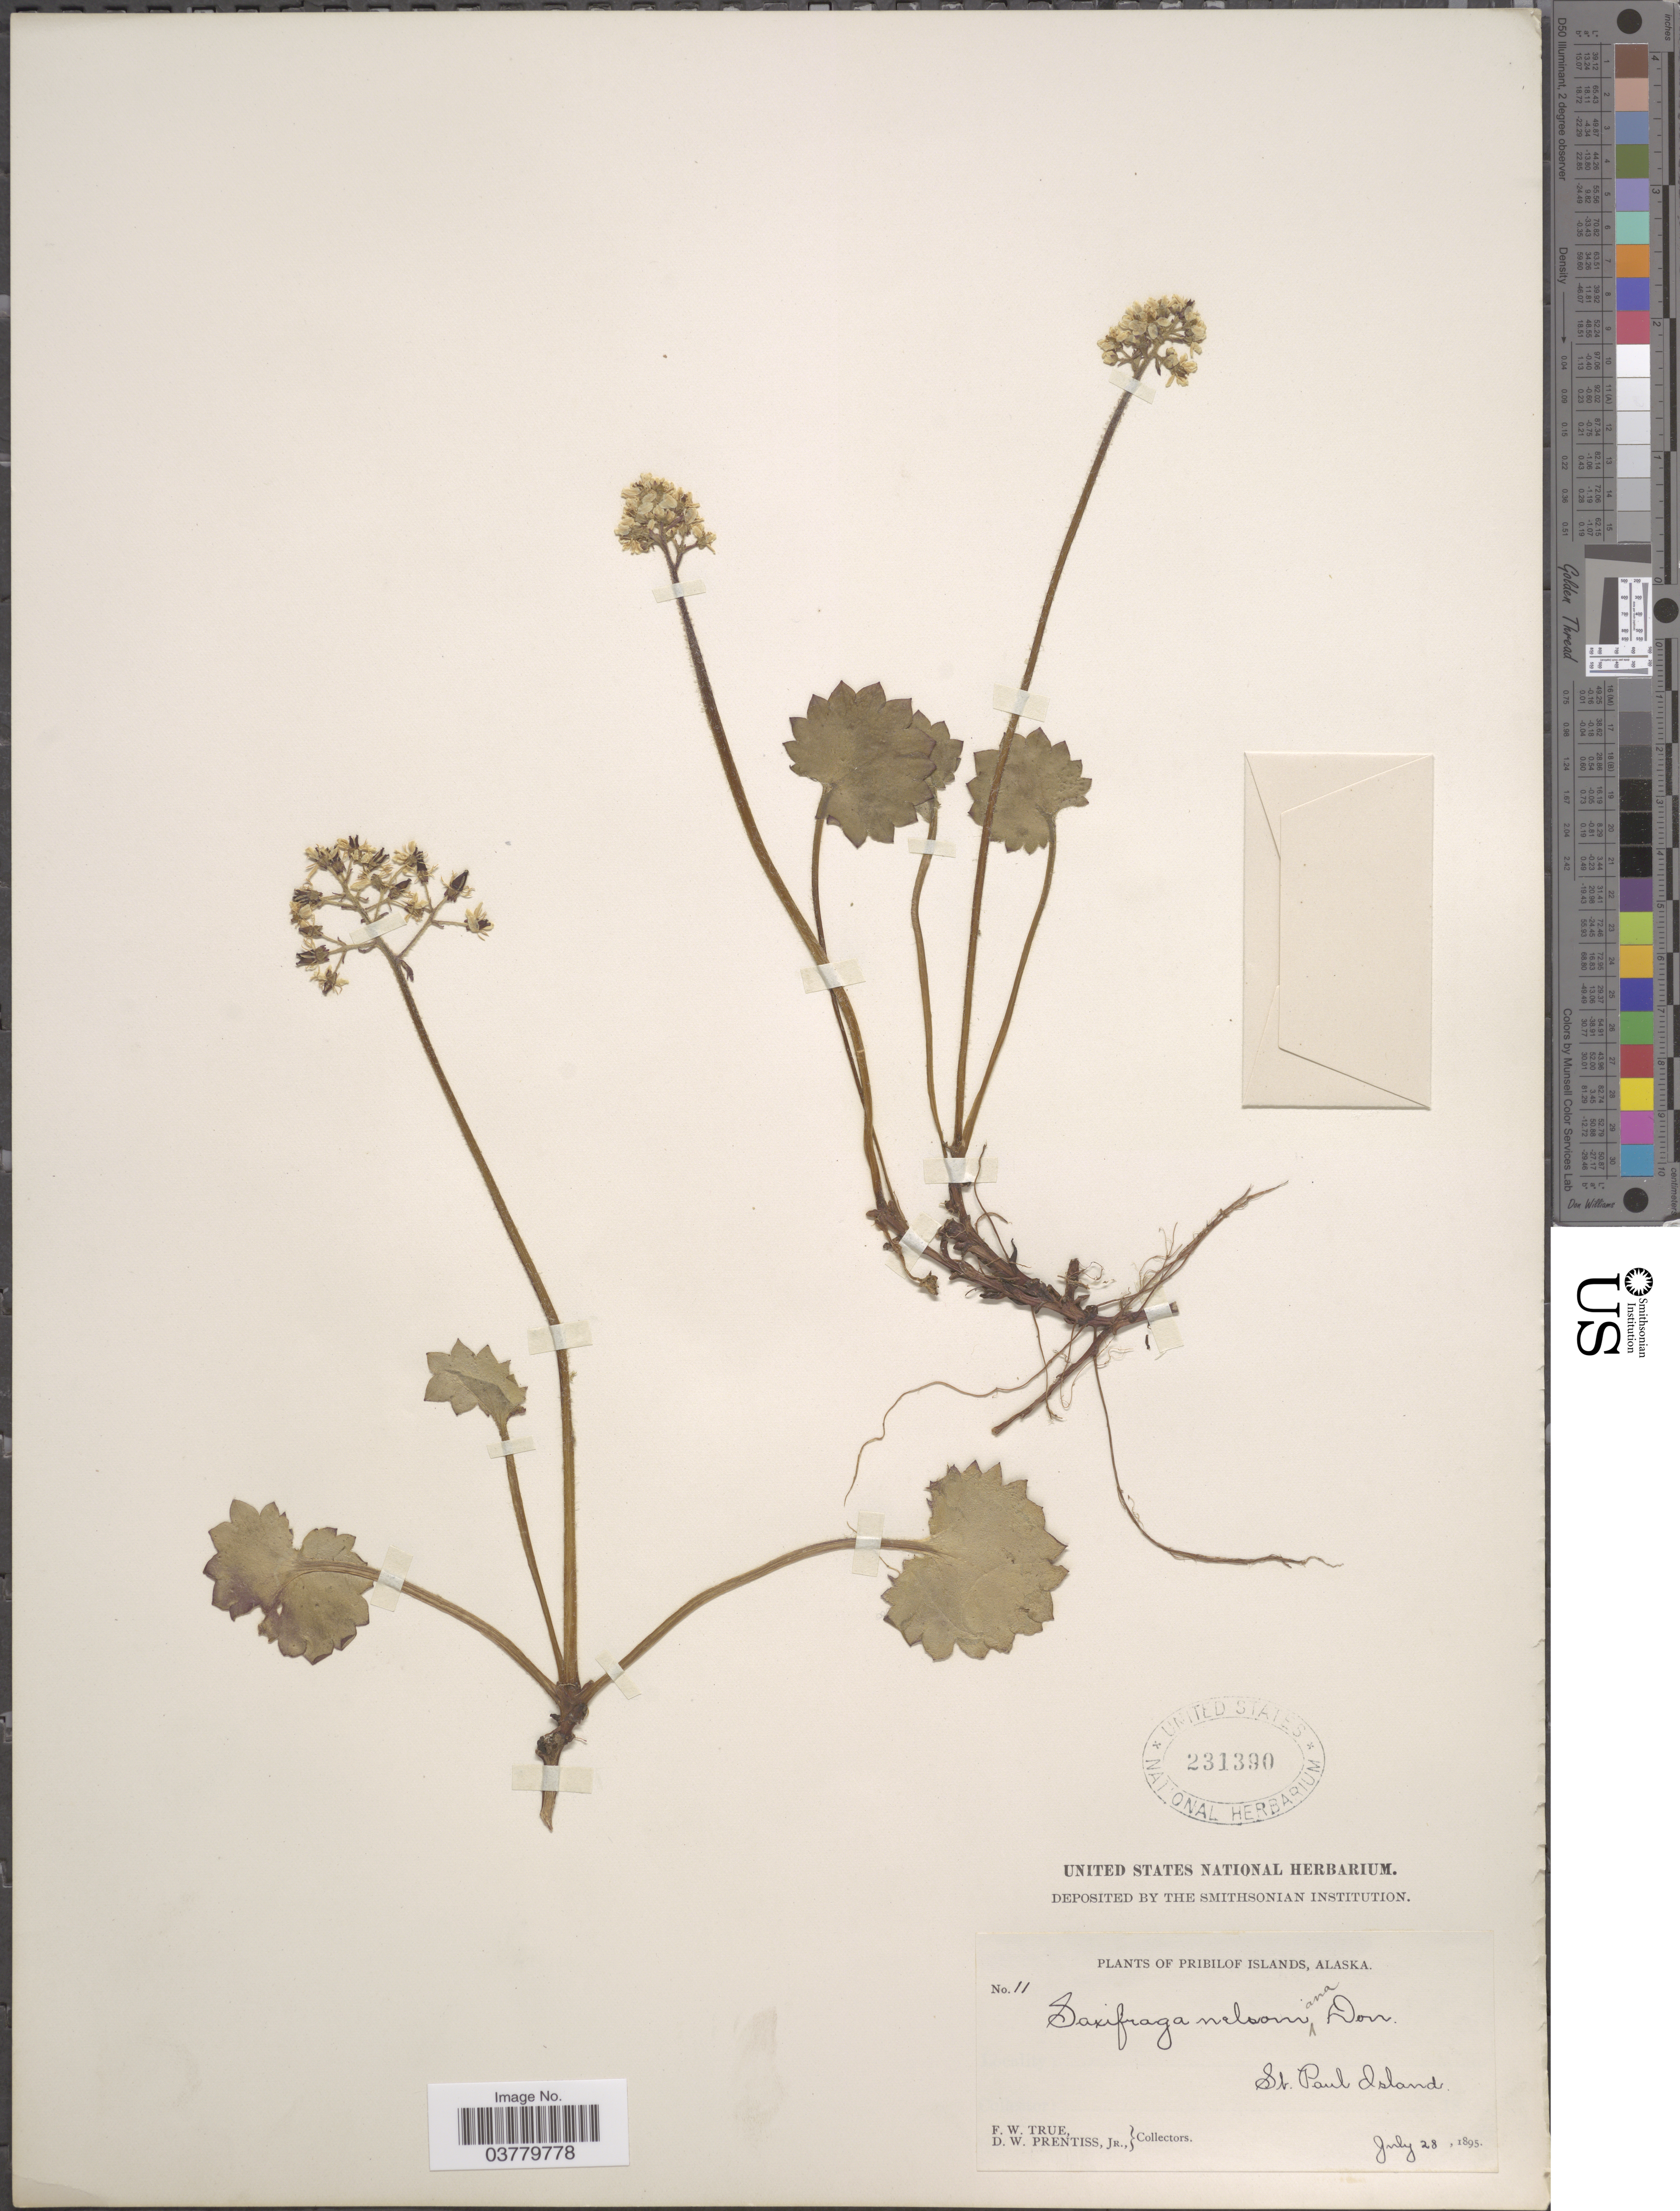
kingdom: Plantae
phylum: Tracheophyta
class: Magnoliopsida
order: Saxifragales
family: Saxifragaceae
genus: Micranthes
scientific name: Micranthes nelsoniana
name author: (D. Don) Small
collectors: F. True & D. Prentiss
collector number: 11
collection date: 1895-07-28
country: United States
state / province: Alaska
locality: Pribilof Islands. St. Paul Island.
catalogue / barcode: US 231390